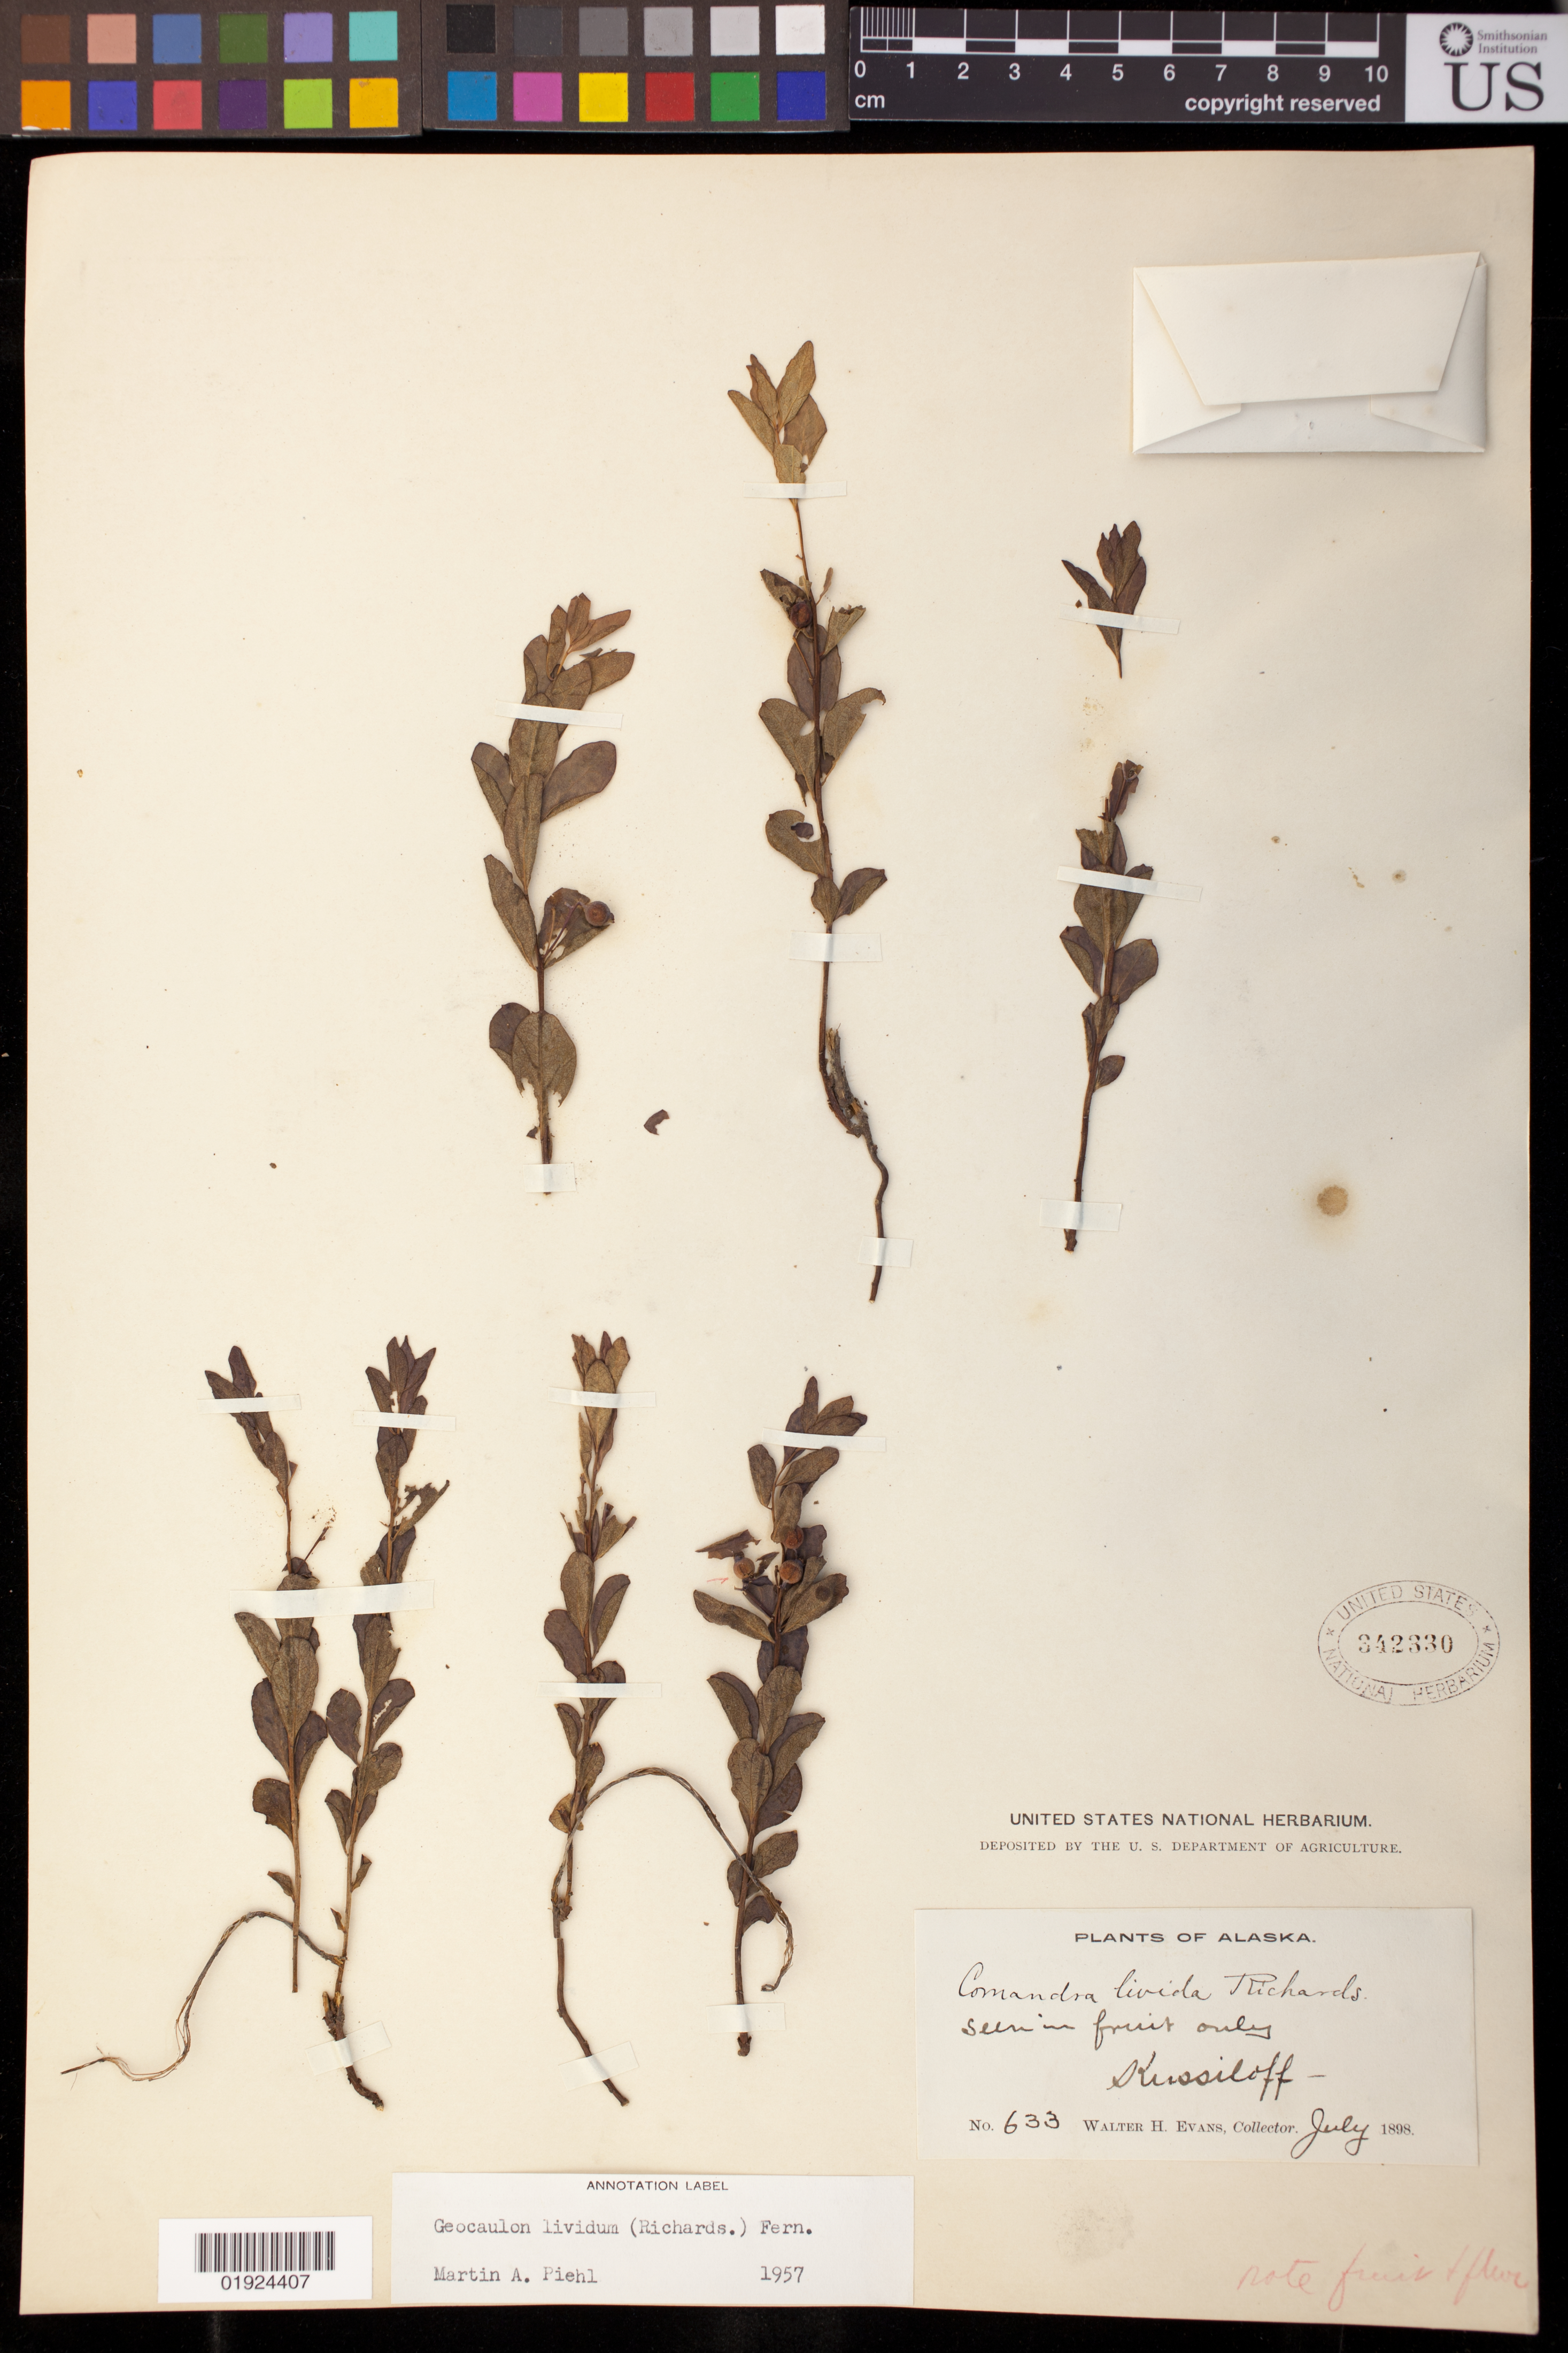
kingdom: Plantae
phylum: Tracheophyta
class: Magnoliopsida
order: Santalales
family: Comandraceae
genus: Geocaulon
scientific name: Geocaulon lividum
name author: (Richardson) Fernald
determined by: Piehl, M. A.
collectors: W. H. Evans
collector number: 633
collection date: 1898-07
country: United States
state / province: Alaska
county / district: Kenai Peninsula Borough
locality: Kasilof(Kussiloff)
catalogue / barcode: US 342330